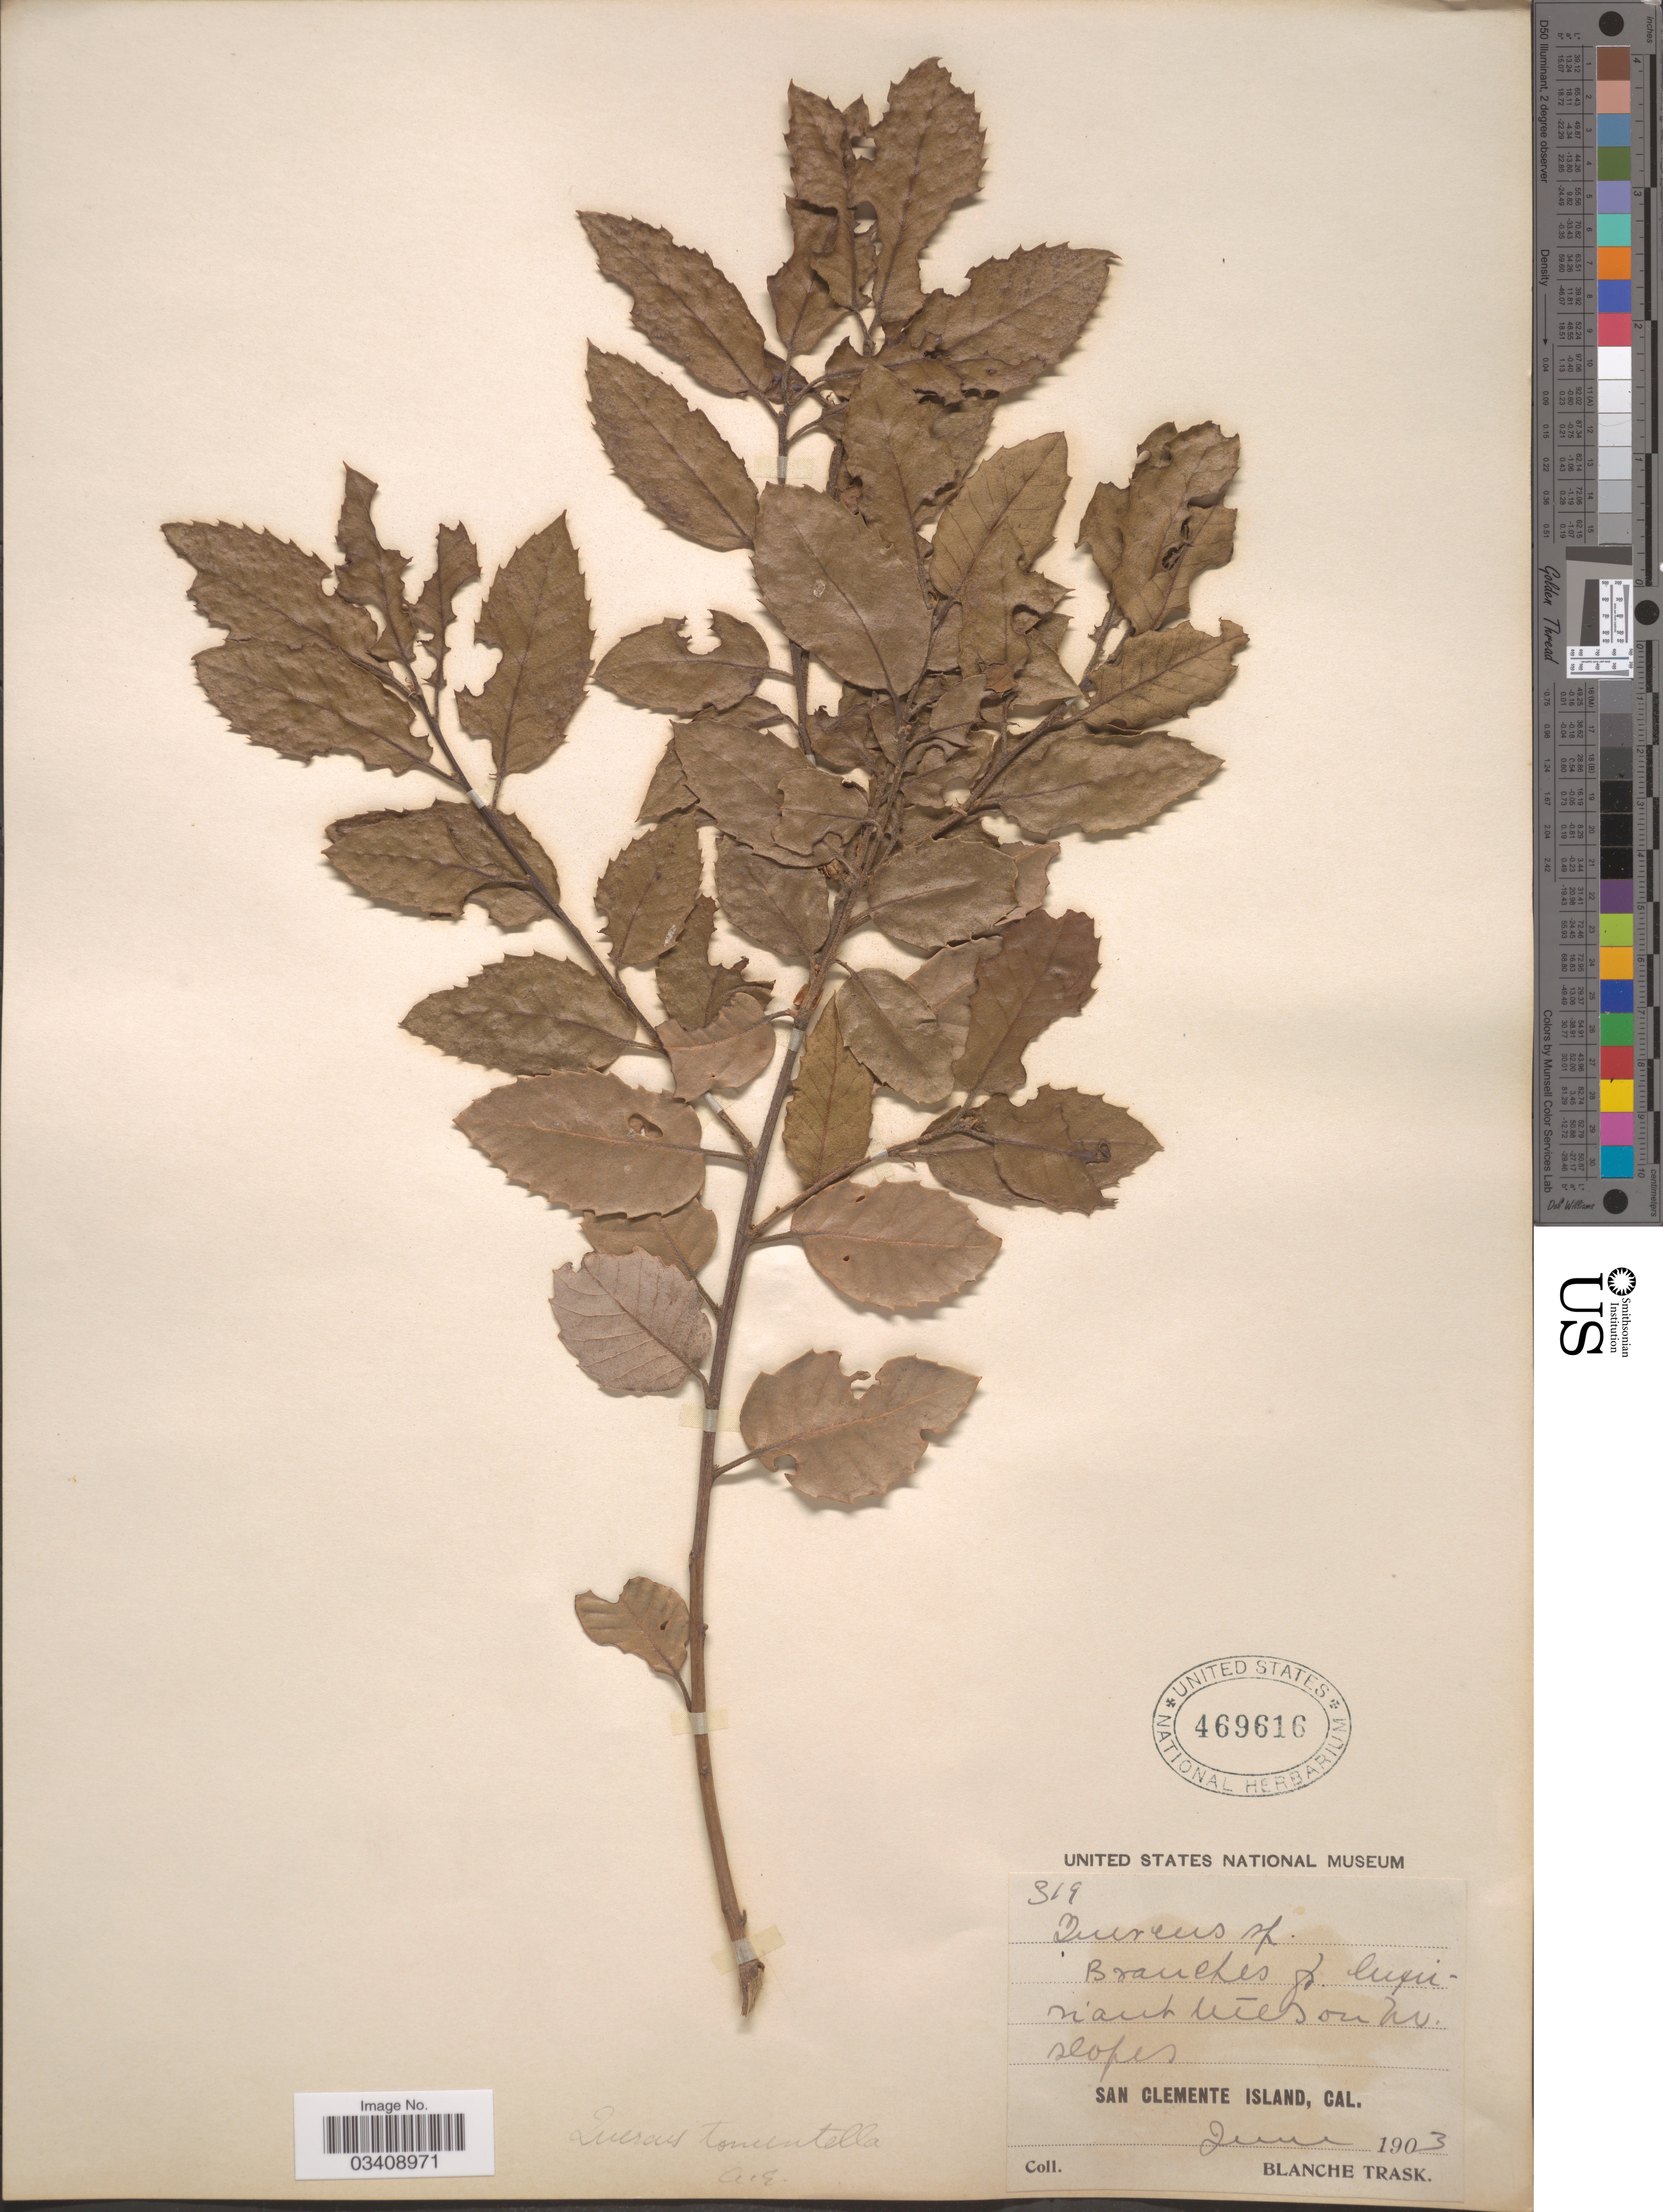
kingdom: Plantae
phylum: Tracheophyta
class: Magnoliopsida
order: Fagales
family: Fagaceae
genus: Quercus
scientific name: Quercus tomentella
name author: Engelm.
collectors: B. Trask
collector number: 319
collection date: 1903-06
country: United States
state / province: California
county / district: Los Angeles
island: San Clemente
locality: San Clemente Island.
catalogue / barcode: US 469616